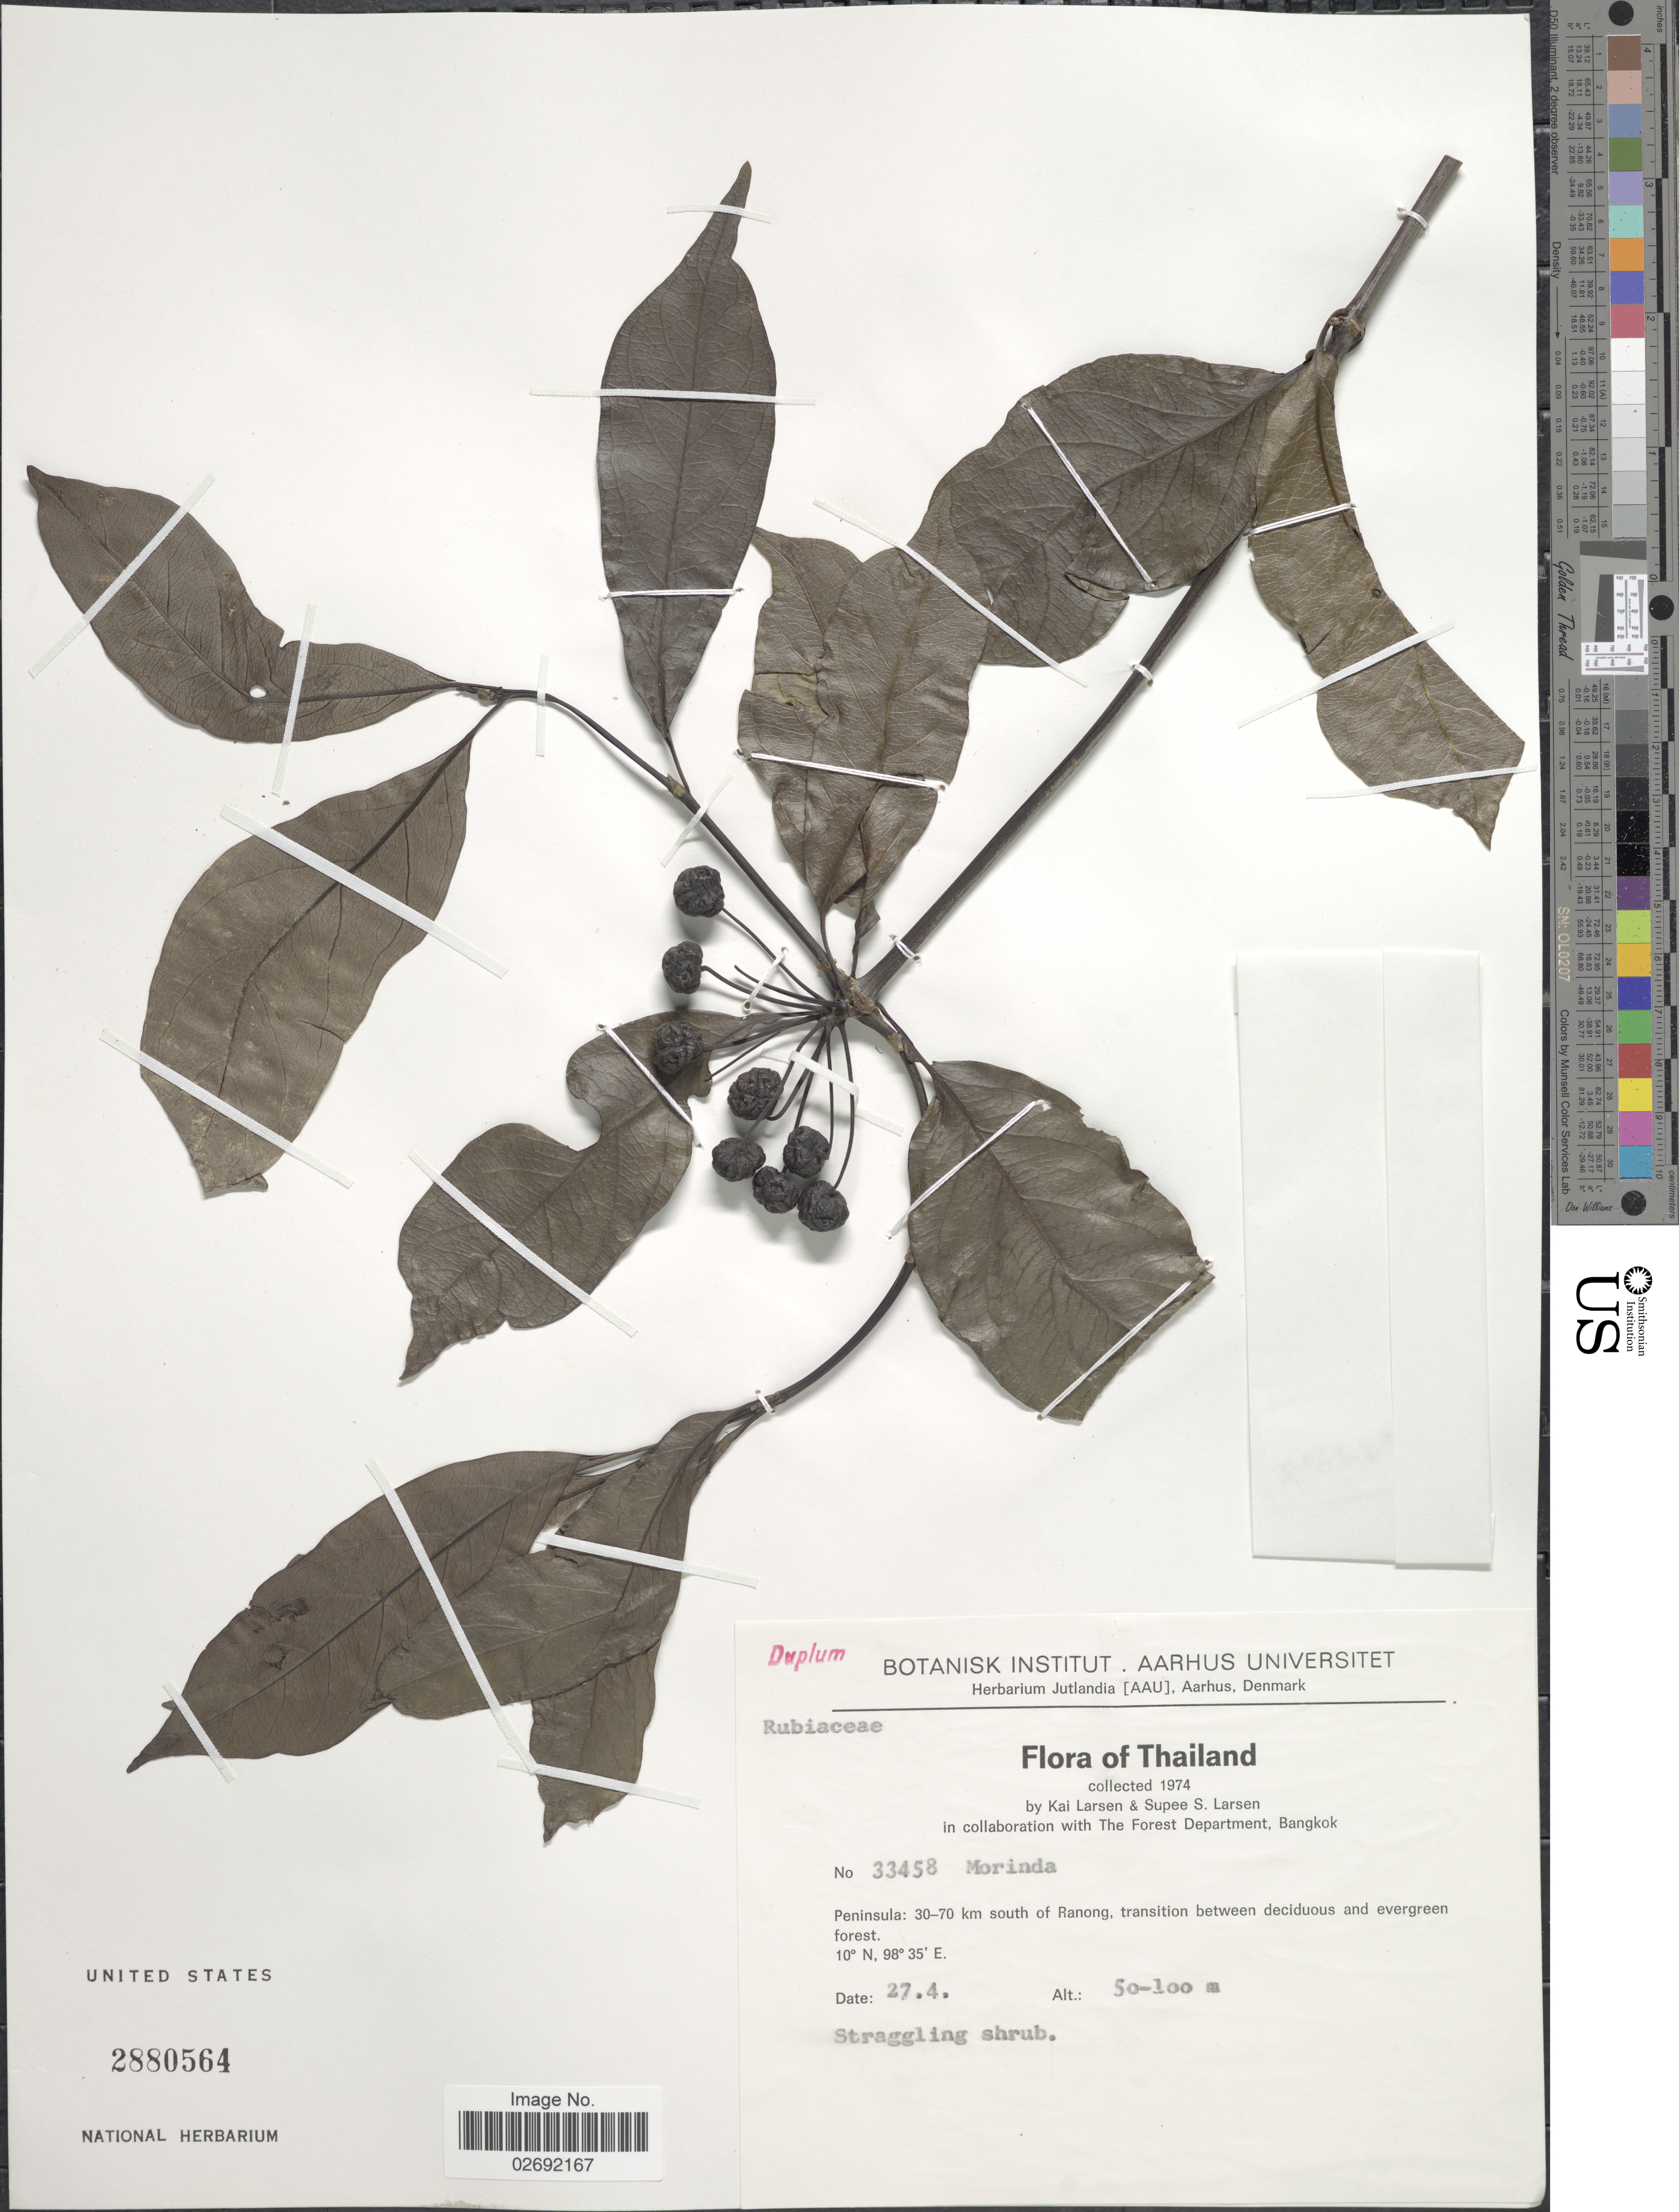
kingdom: Plantae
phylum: Tracheophyta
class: Magnoliopsida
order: Gentianales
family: Rubiaceae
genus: Morinda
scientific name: Morinda sp.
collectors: K. Larsen & S. Larsen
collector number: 33458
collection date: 1974-04-27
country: Thailand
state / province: Ranong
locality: Peninsula: 30-70 km south of Ranong, transition between deciduous and evergreen forest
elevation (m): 50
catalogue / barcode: US 2880564